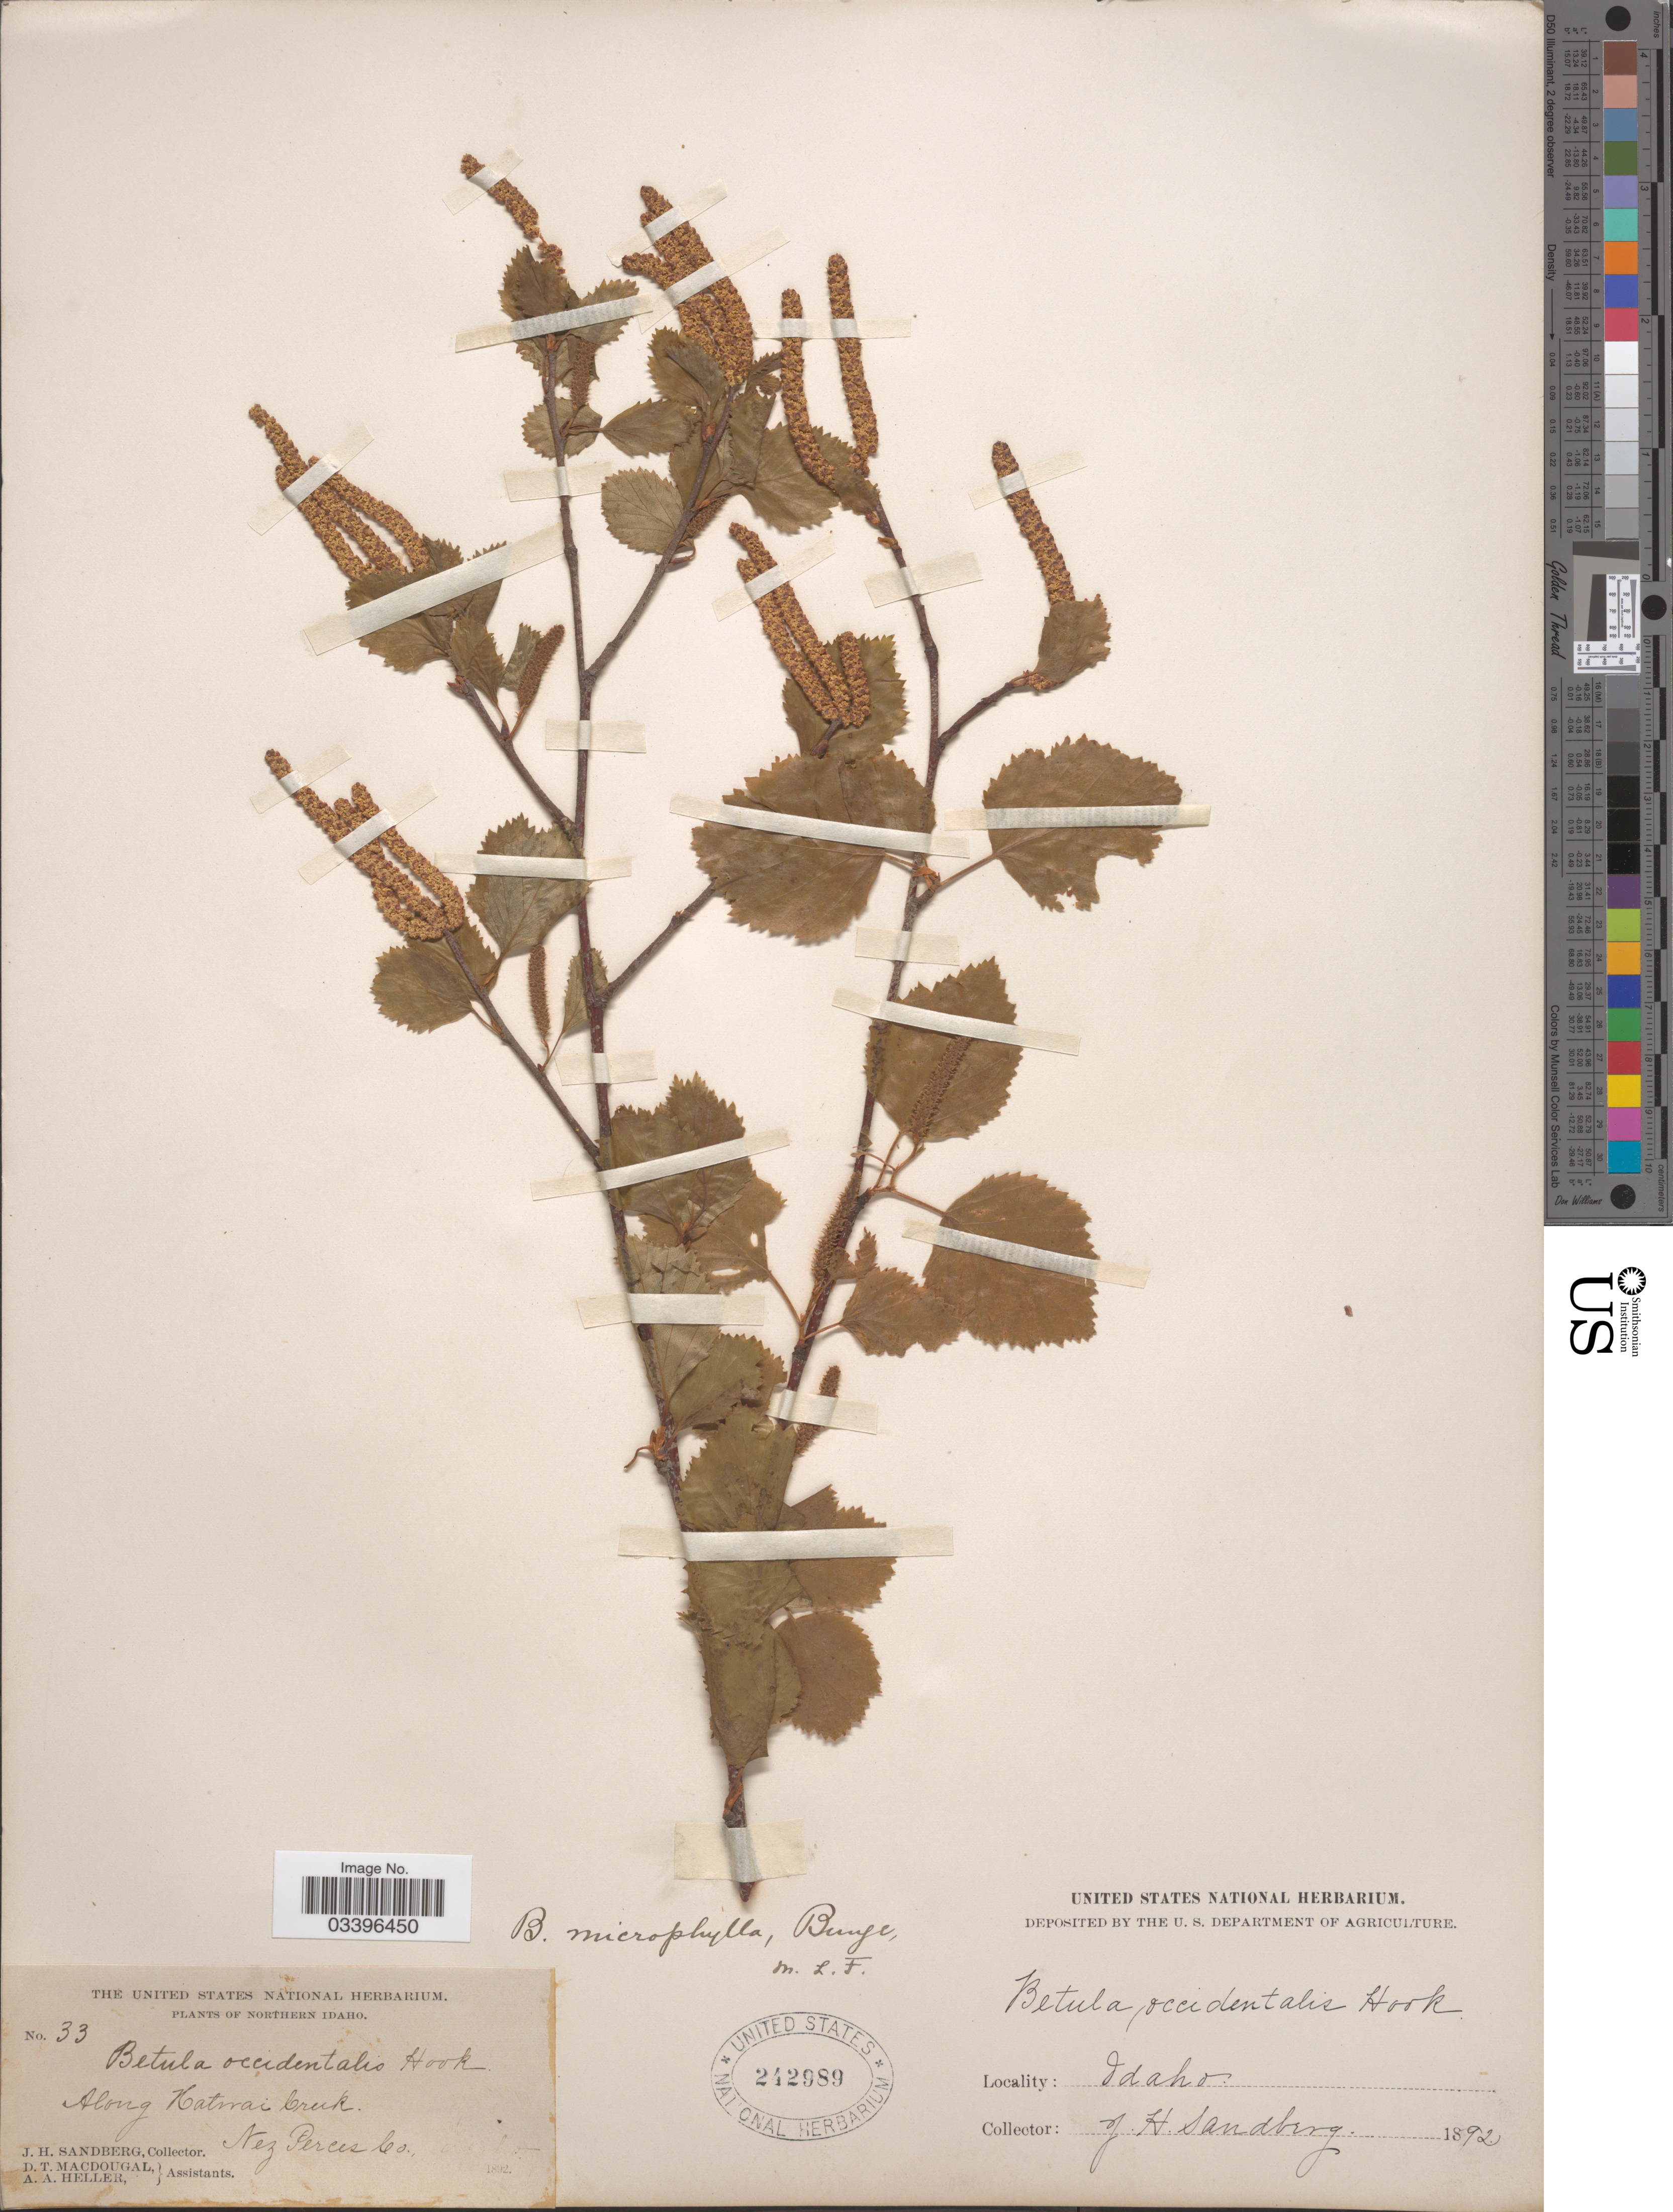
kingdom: Plantae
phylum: Tracheophyta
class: Magnoliopsida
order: Fagales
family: Betulaceae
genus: Betula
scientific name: Betula papyrifera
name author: Marshall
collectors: J. H. Sandberg, D. T. MacDougal & A. A. Heller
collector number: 33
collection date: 1892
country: United States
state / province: Idaho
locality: Northern Idaho. Along Katmai Creek. Nez Perces Co.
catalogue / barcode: US 242989